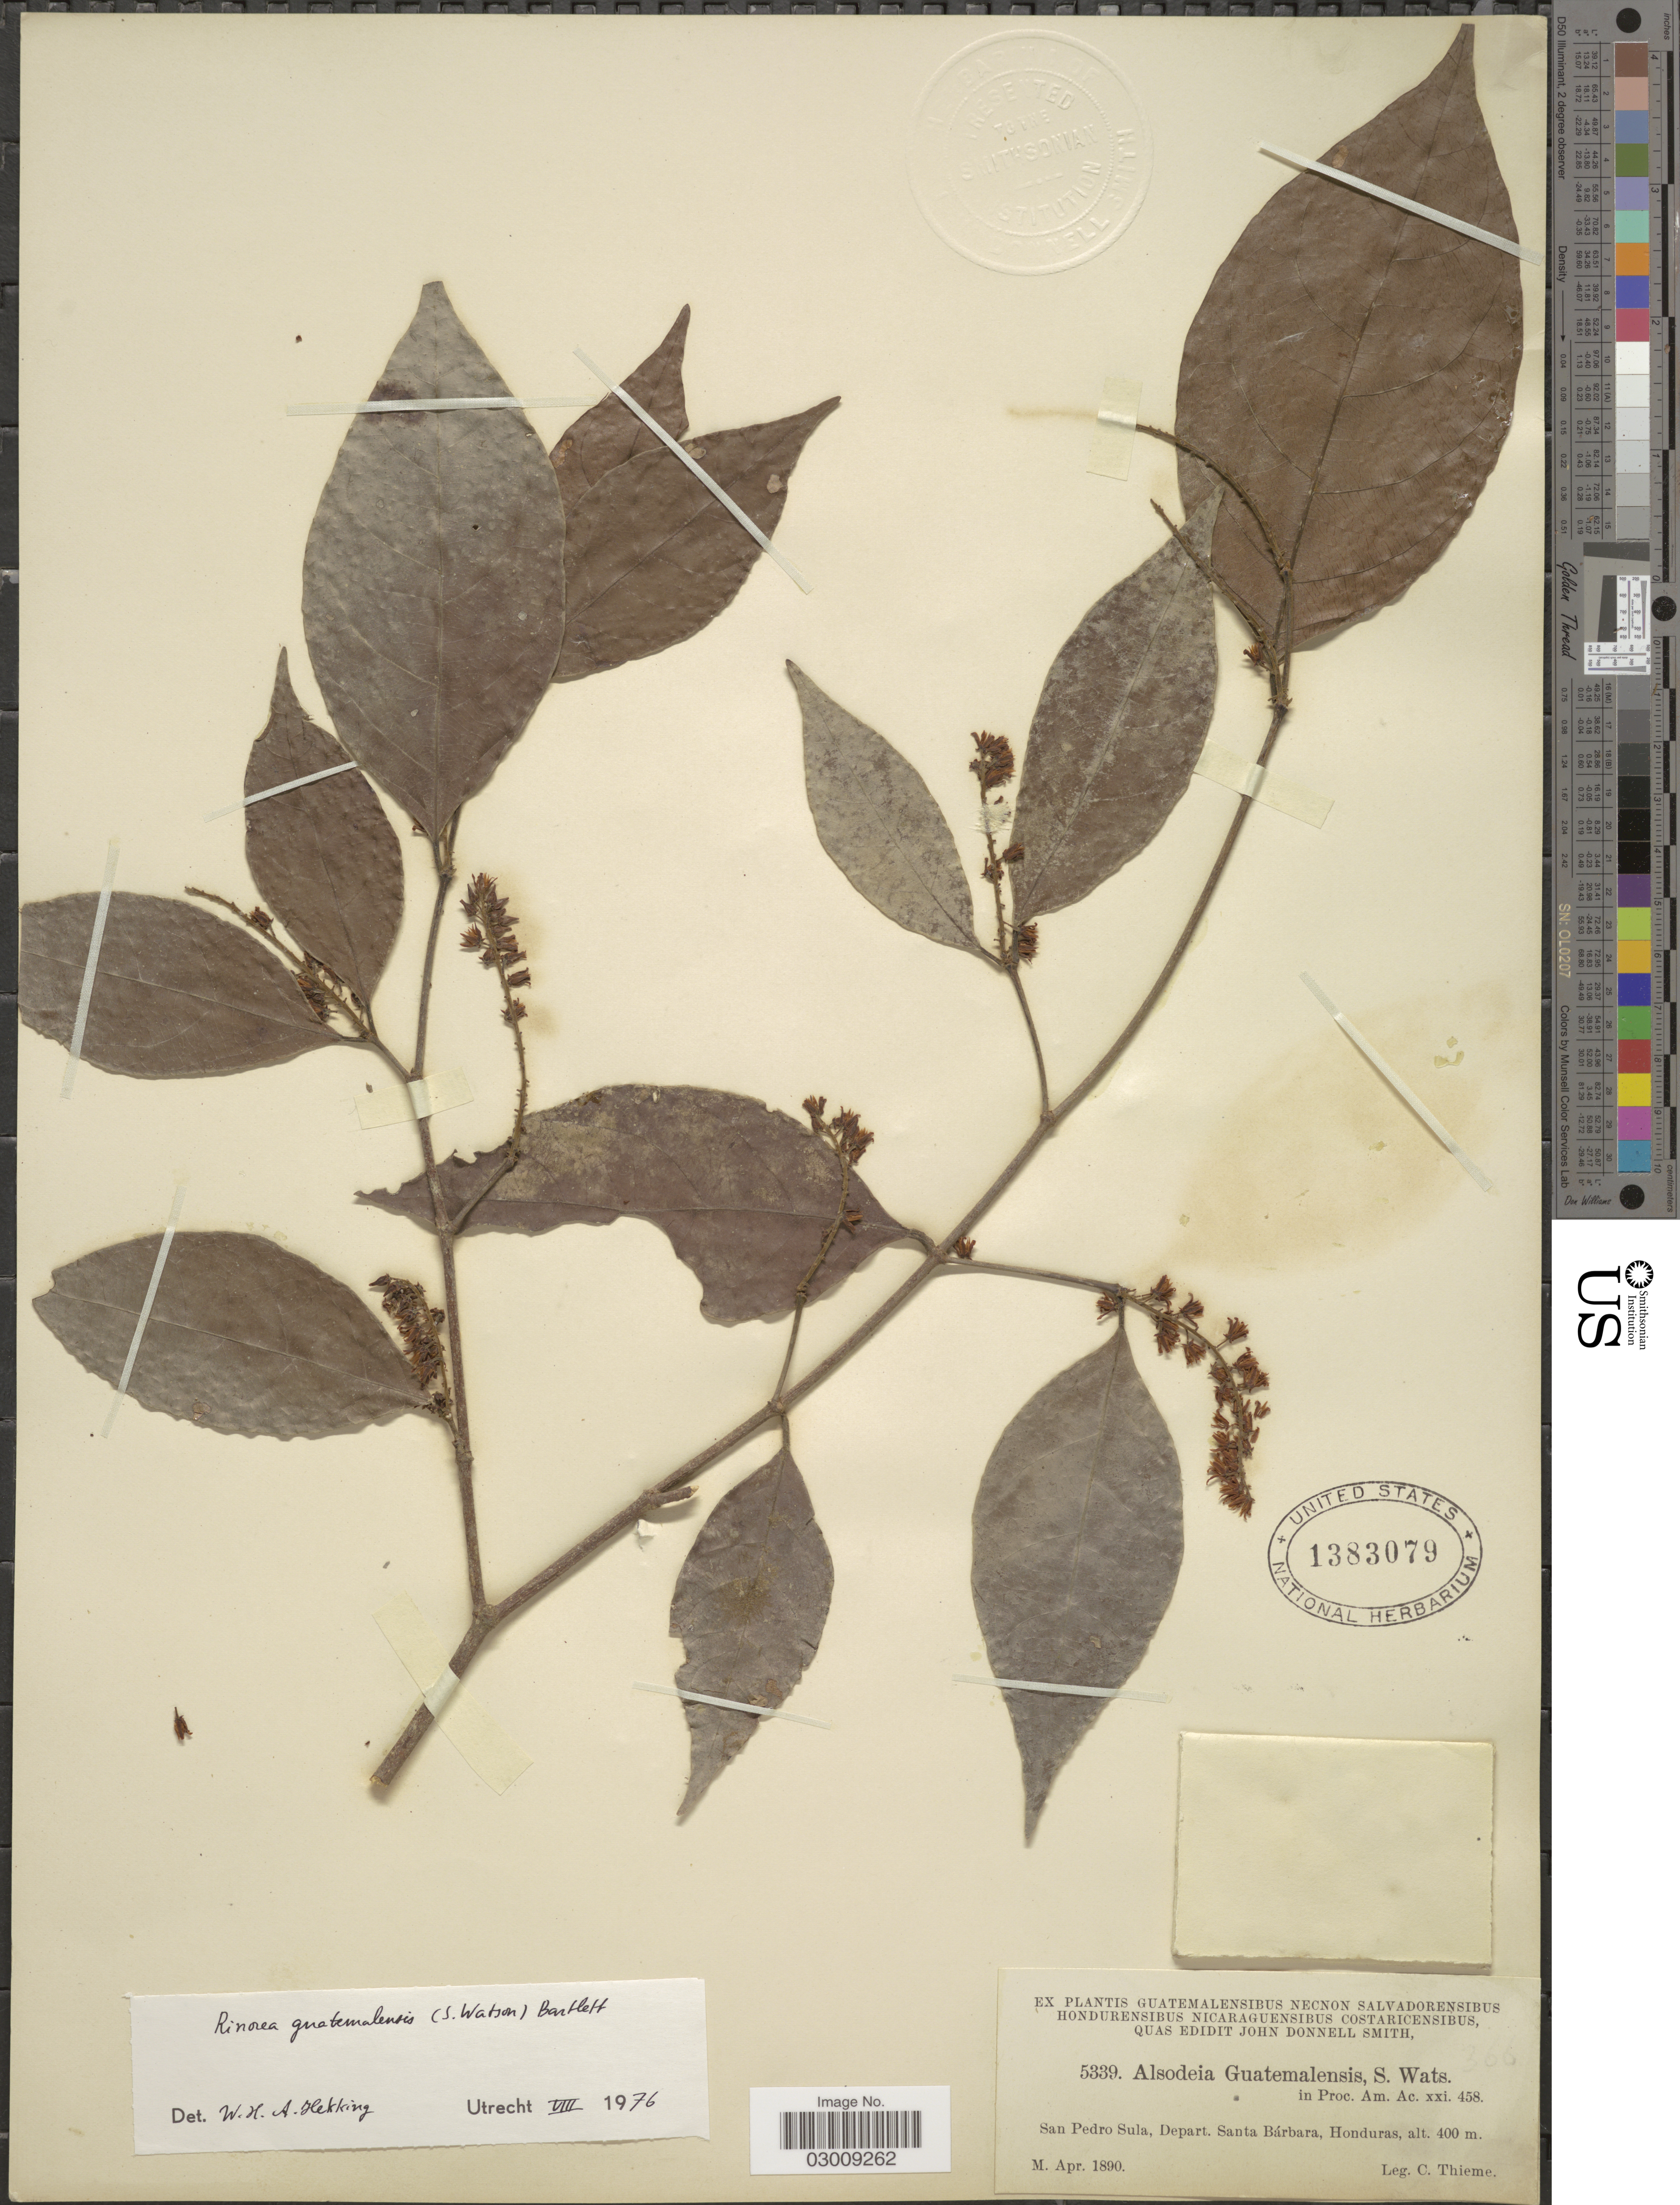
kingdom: Plantae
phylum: Tracheophyta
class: Magnoliopsida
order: Malpighiales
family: Violaceae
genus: Rinorea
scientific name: Rinorea guatemalensis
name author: (S. Watson) Bartlett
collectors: C. Thieme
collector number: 5339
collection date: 1890-04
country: Honduras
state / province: Santa Bárbara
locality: San Pedro Sula, Depart. Santa Bárbara.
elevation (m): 400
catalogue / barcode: US 1383079